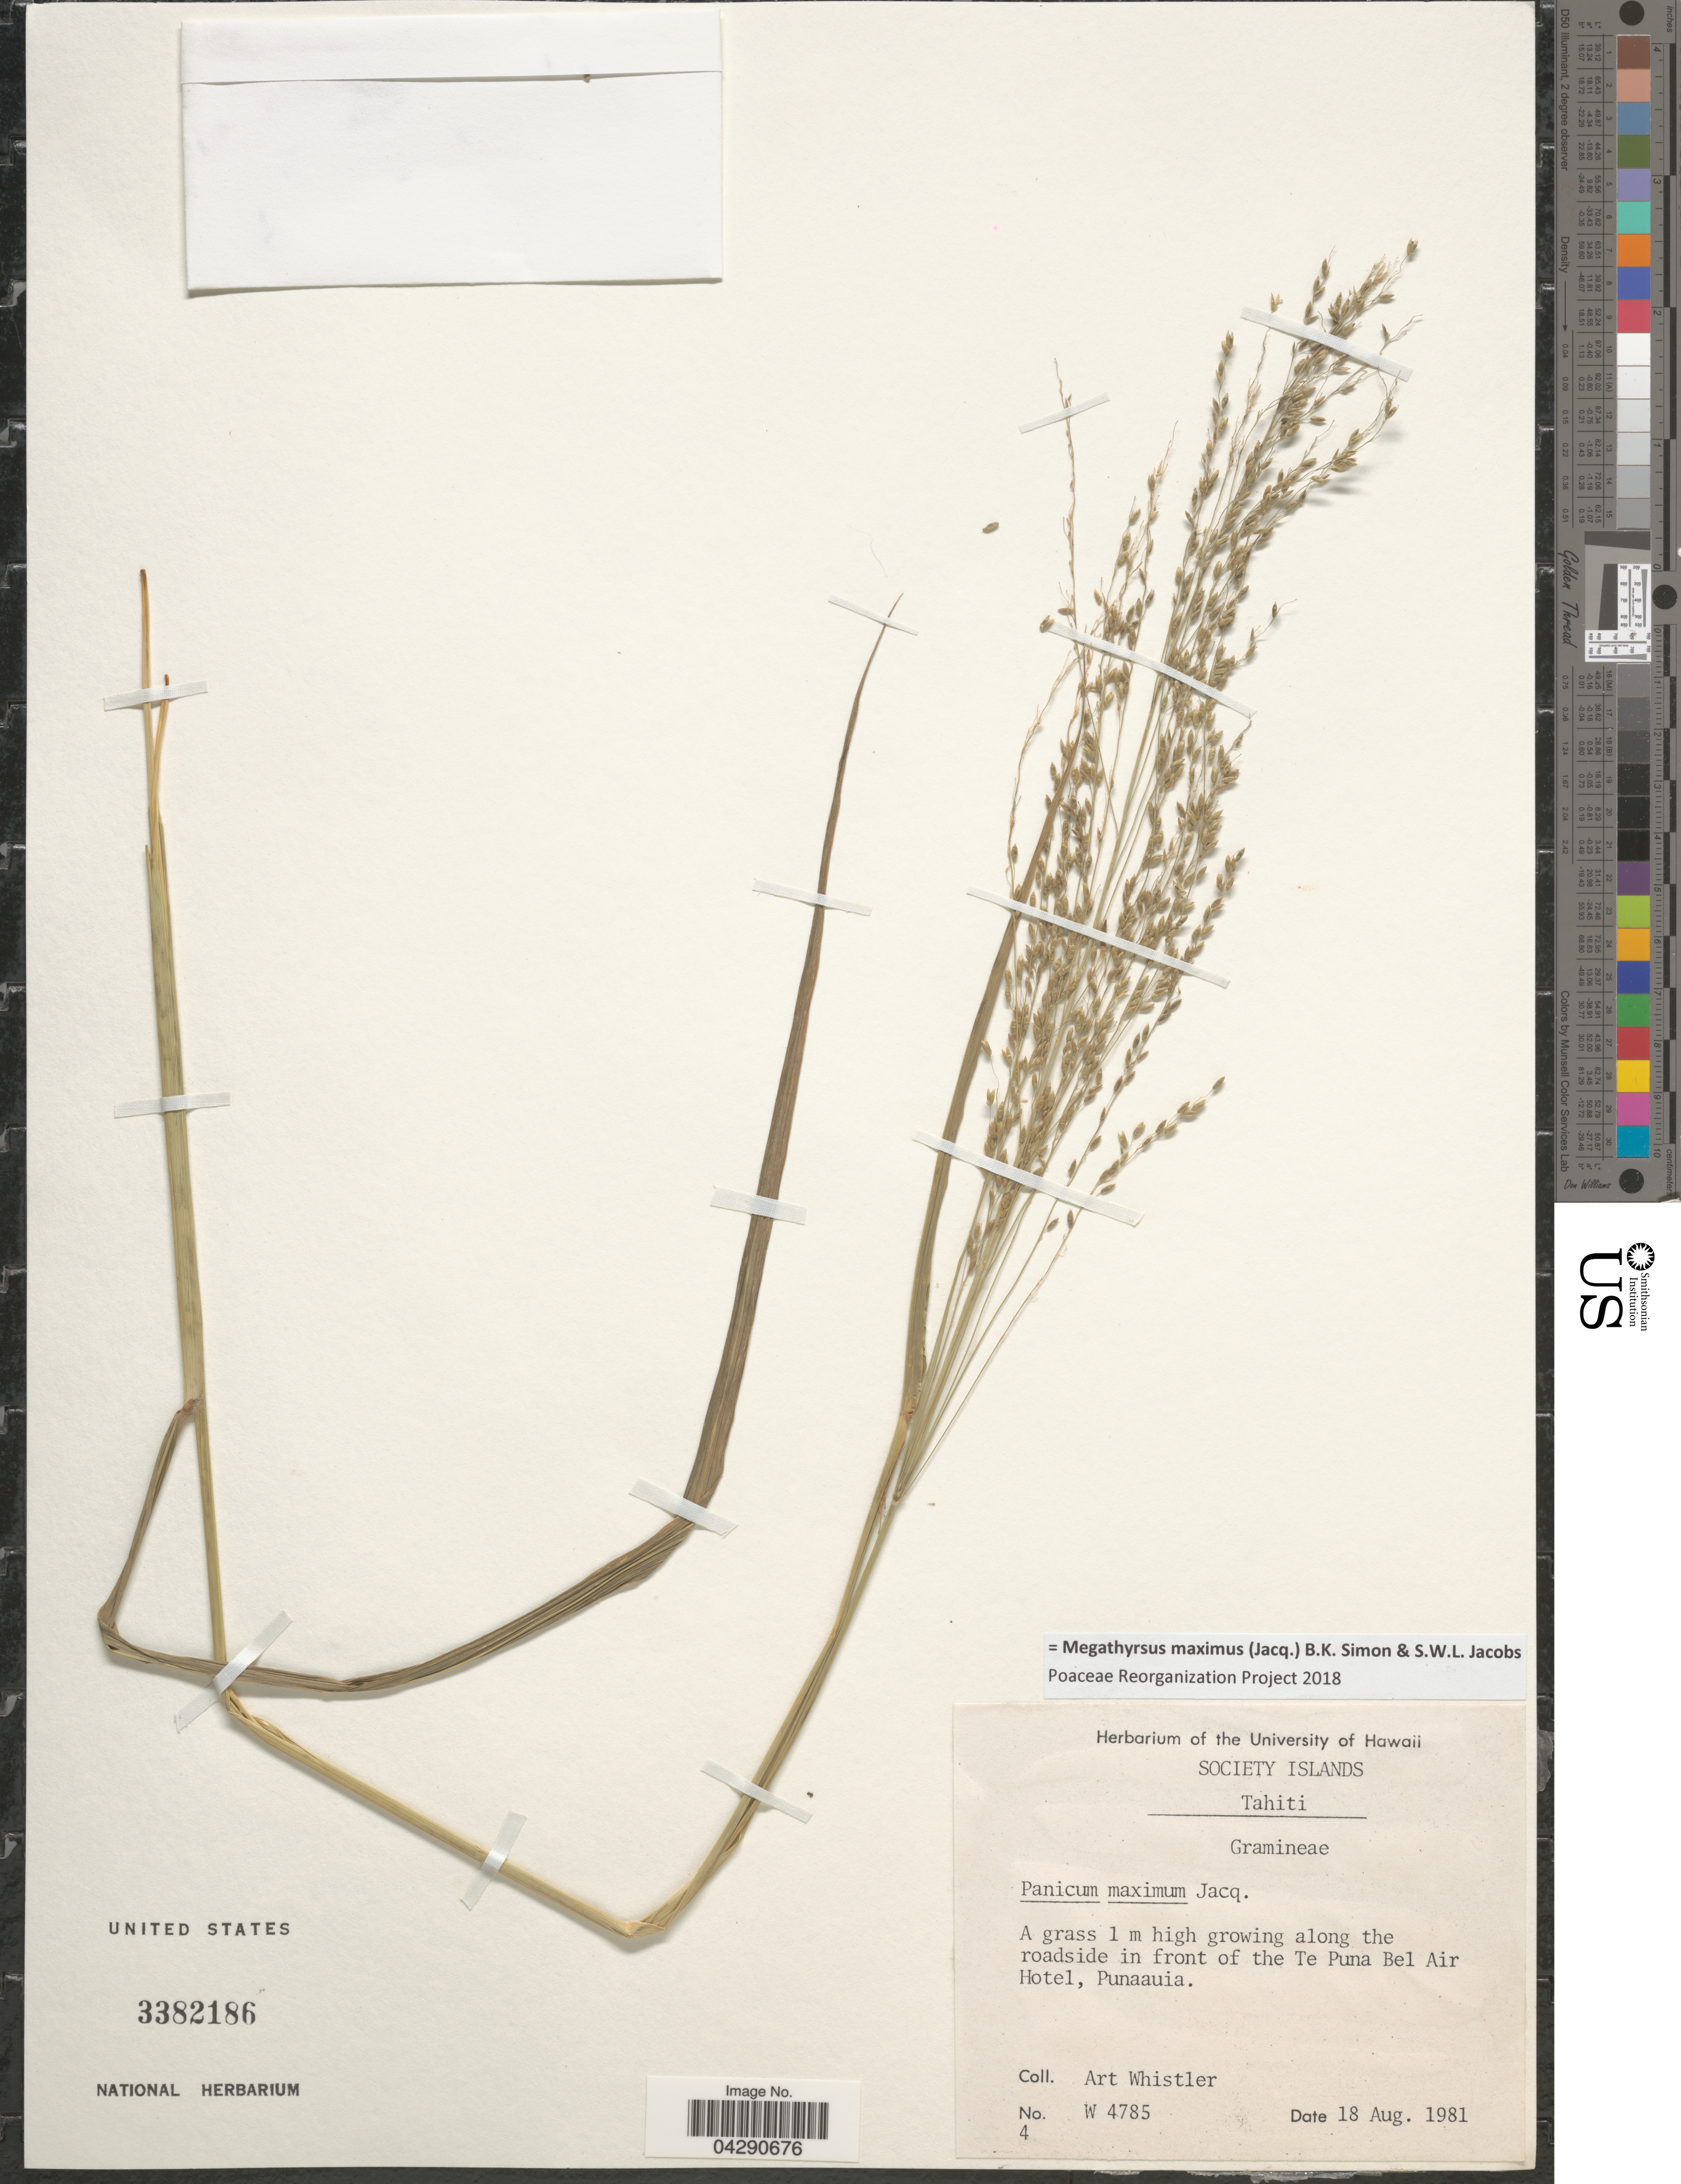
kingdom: Plantae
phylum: Tracheophyta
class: Liliopsida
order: Poales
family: Poaceae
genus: Megathyrsus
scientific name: Megathyrsus maximus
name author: (Jacq.) B.K. Simon & S.W.L. Jacobs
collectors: A. Whistler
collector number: W4785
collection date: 1981-08-18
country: French Polynesia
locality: Society Islands. Tahiti. A grass 1 m high growing along the roadside in front of the Te Puna Bel Air Hotel, Punaauia.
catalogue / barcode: US 3382186